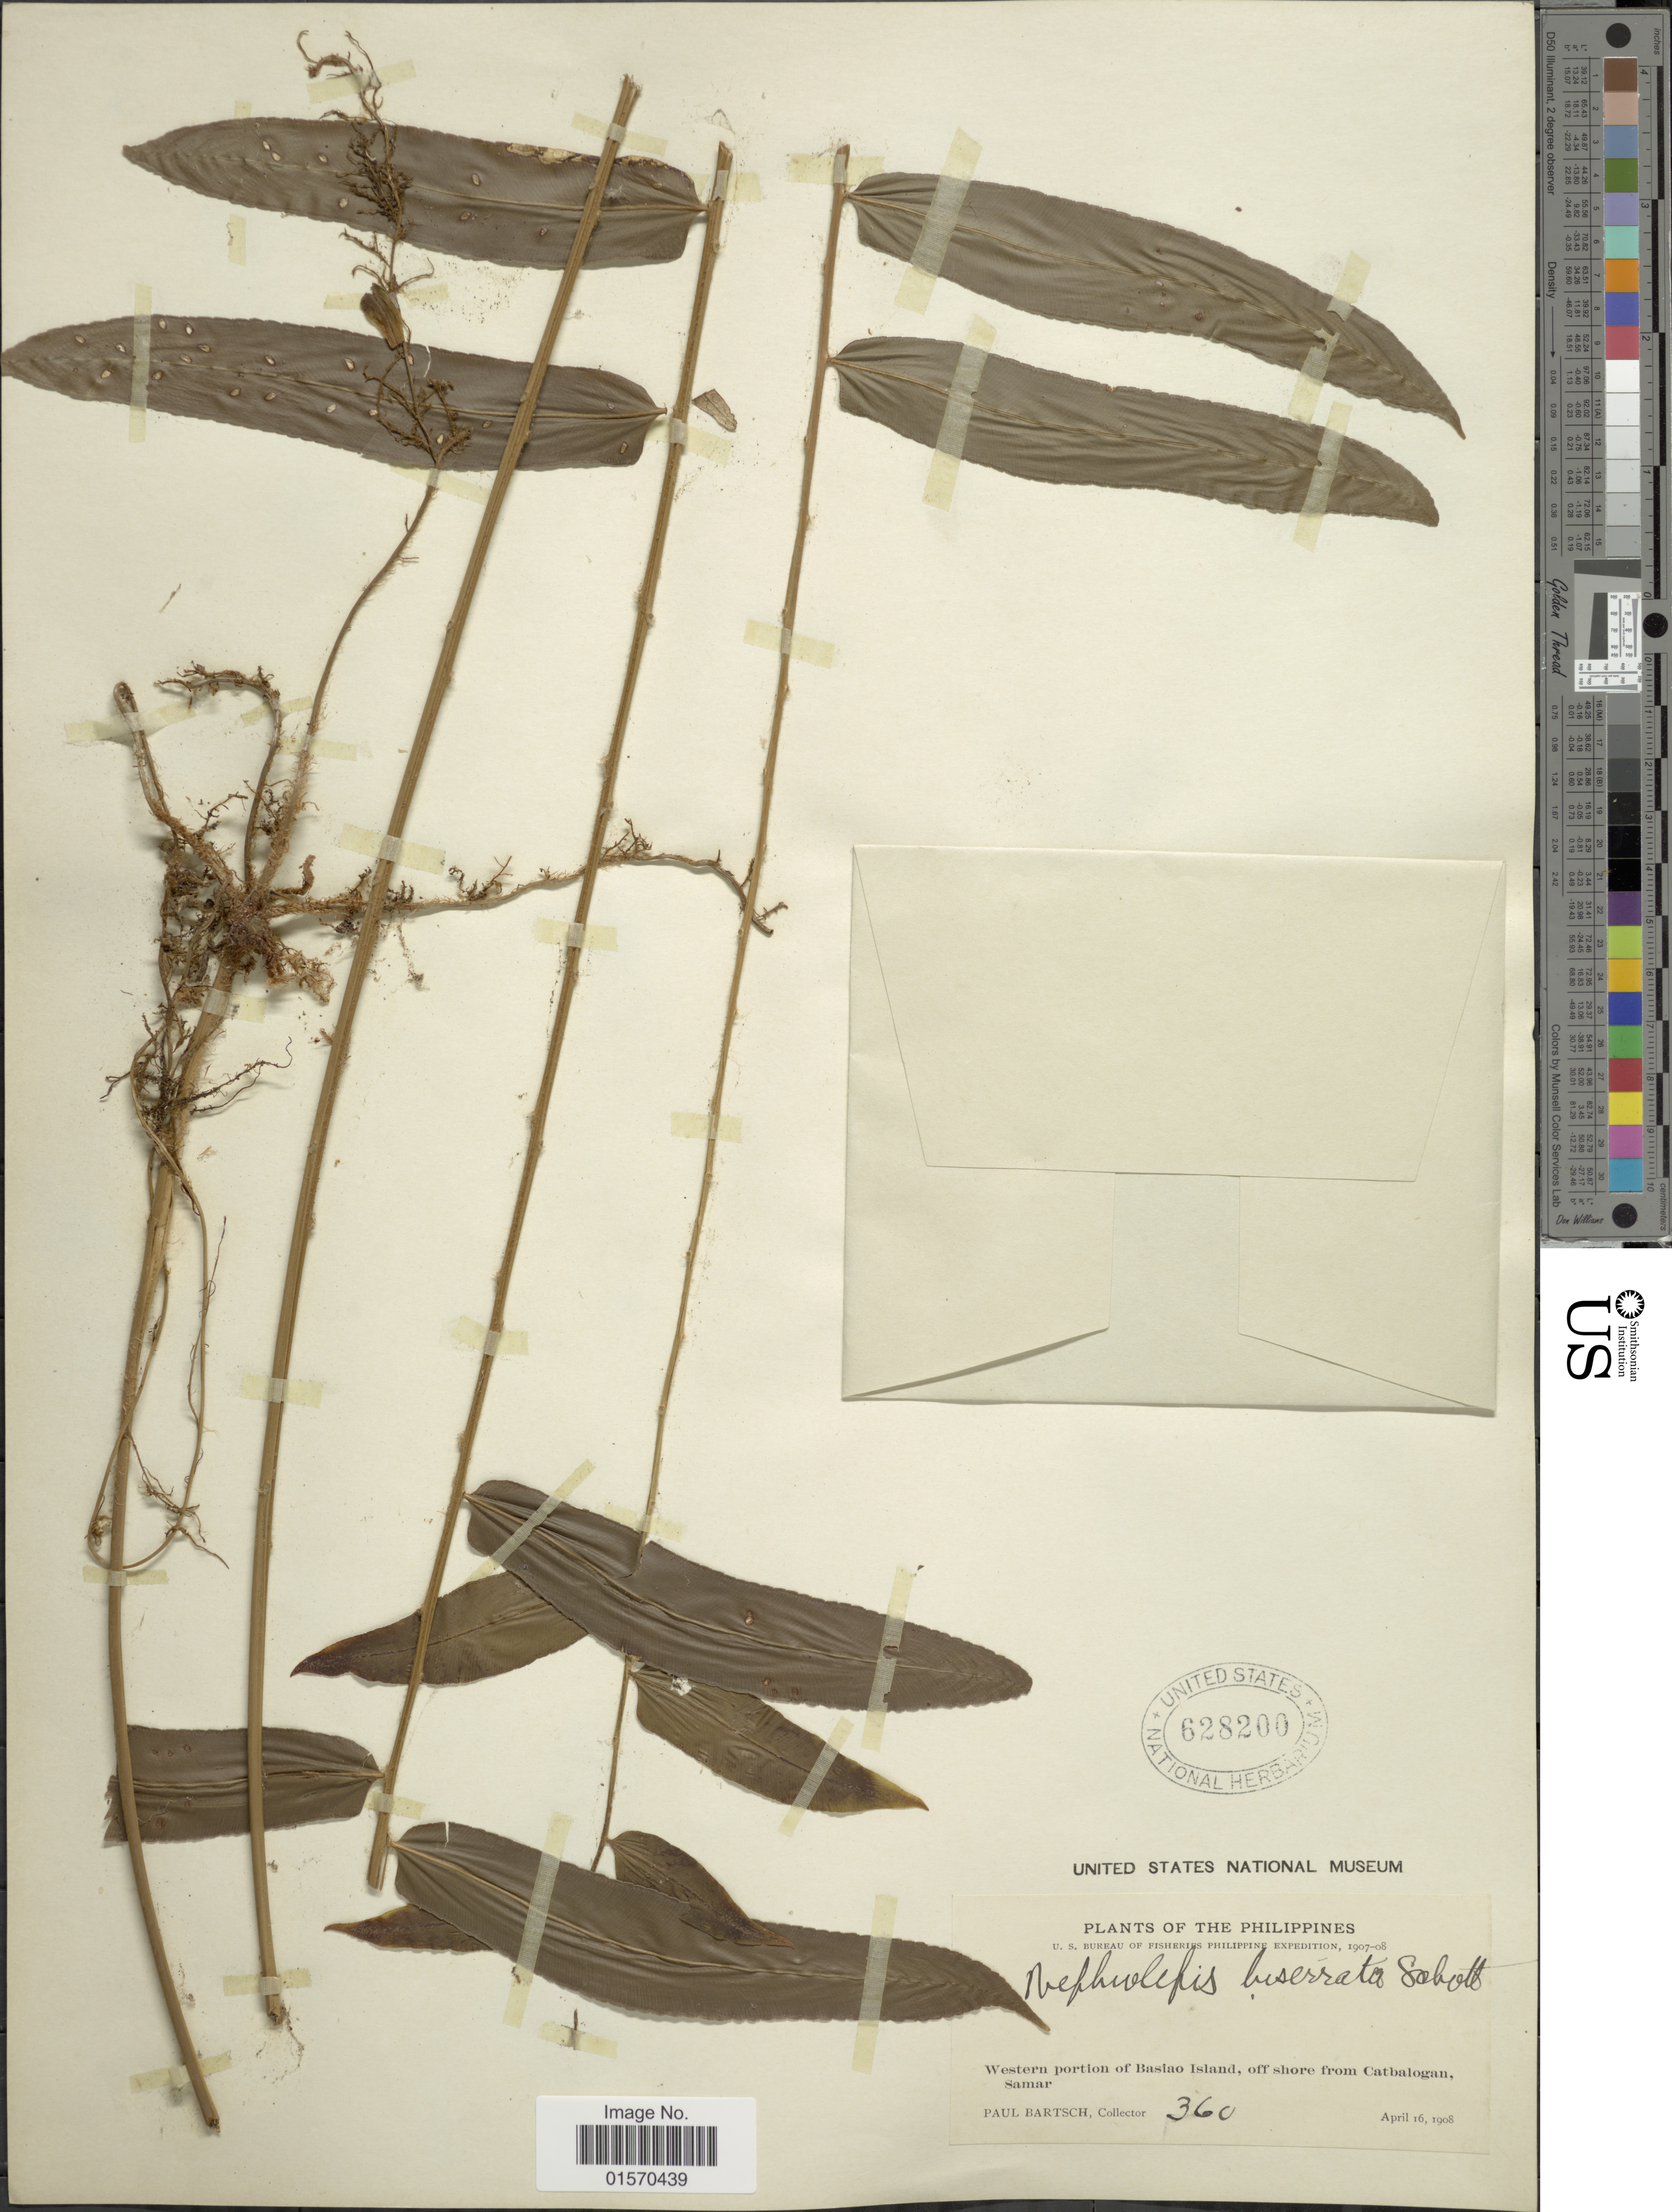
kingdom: Plantae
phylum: Tracheophyta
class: Polypodiopsida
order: Polypodiales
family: Nephrolepidaceae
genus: Nephrolepis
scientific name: Nephrolepis biserrata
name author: (Sw.) Schott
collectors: P. Bartsch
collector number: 360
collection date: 1908-04-16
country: Philippines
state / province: Eastern Visayas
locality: Western portion of Basiao Island, off shore from Catbalogan, Samar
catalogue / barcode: US 628200